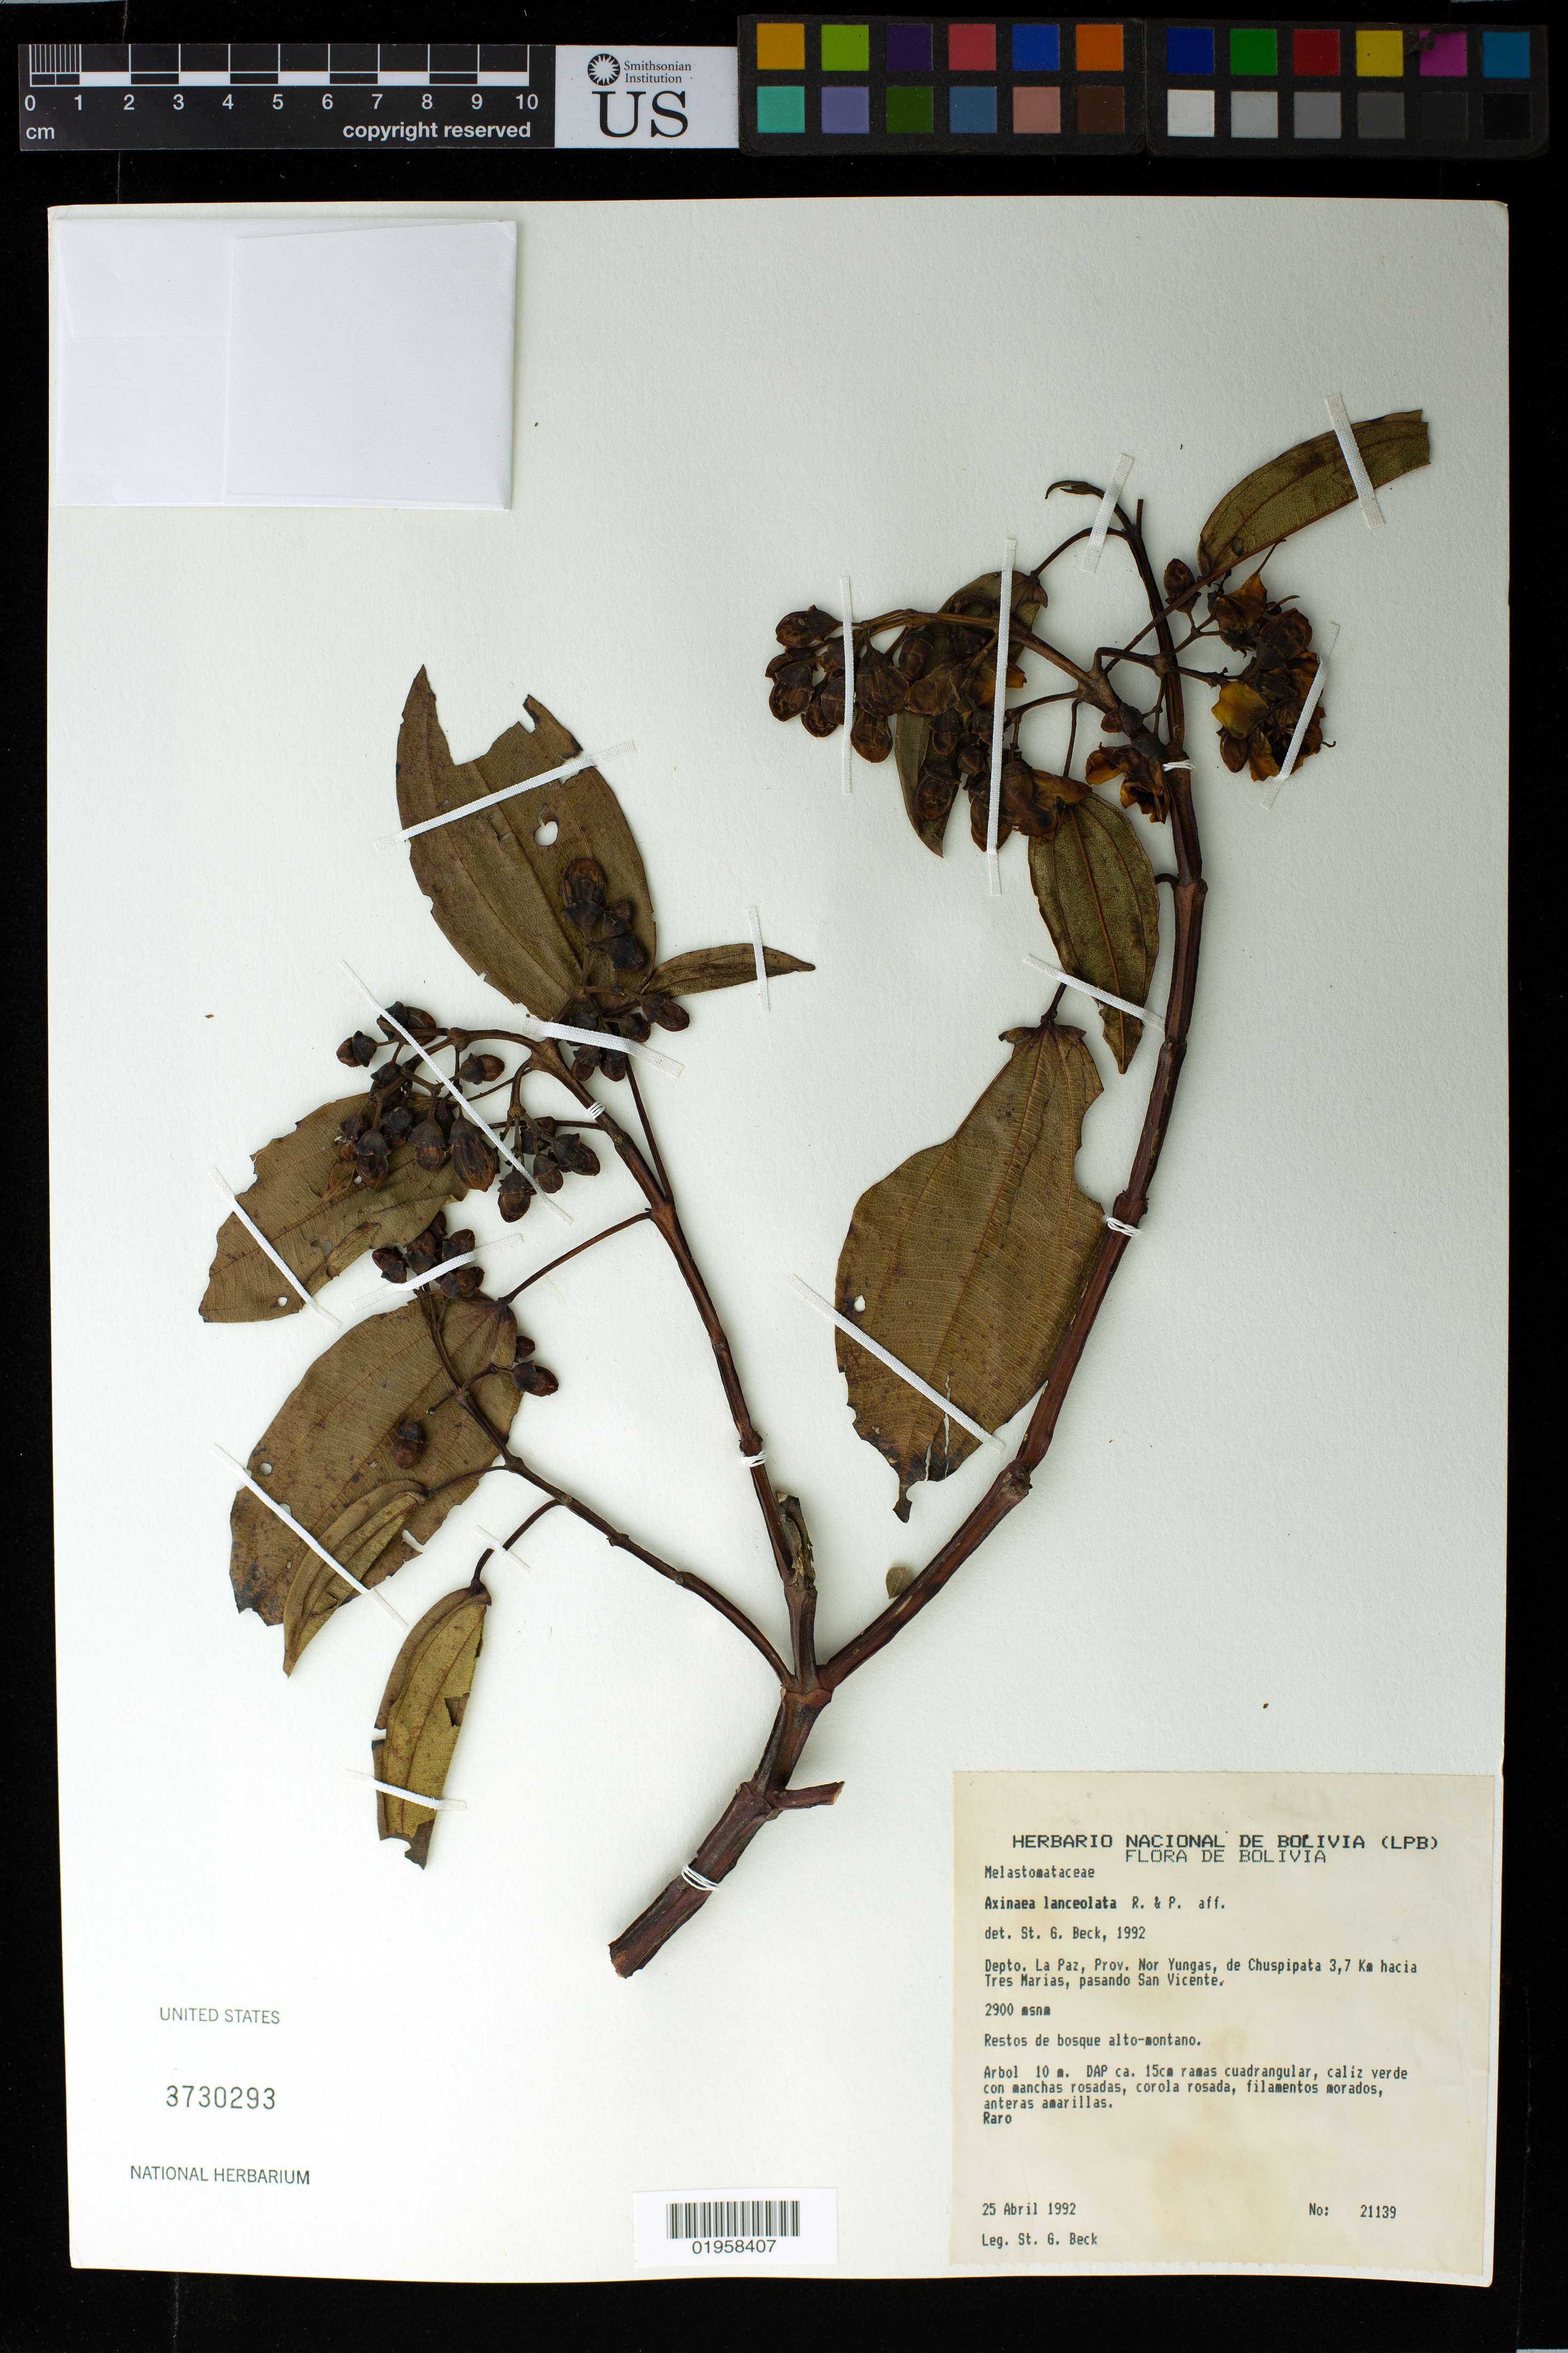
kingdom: Plantae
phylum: Tracheophyta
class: Magnoliopsida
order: Myrtales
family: Melastomataceae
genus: Axinaea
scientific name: Axinaea lanceolata Ruiz & Pav.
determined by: Beck, S. G.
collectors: S. G. Beck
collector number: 21139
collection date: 1992-04-25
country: Bolivia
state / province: La Paz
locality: Pro. Nor Yungas, de Chuspipata, 3.7 km hacia Tres Marias, pasando San Vicente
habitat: Restos de bosque alto-montano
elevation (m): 2900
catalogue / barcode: US 3730293